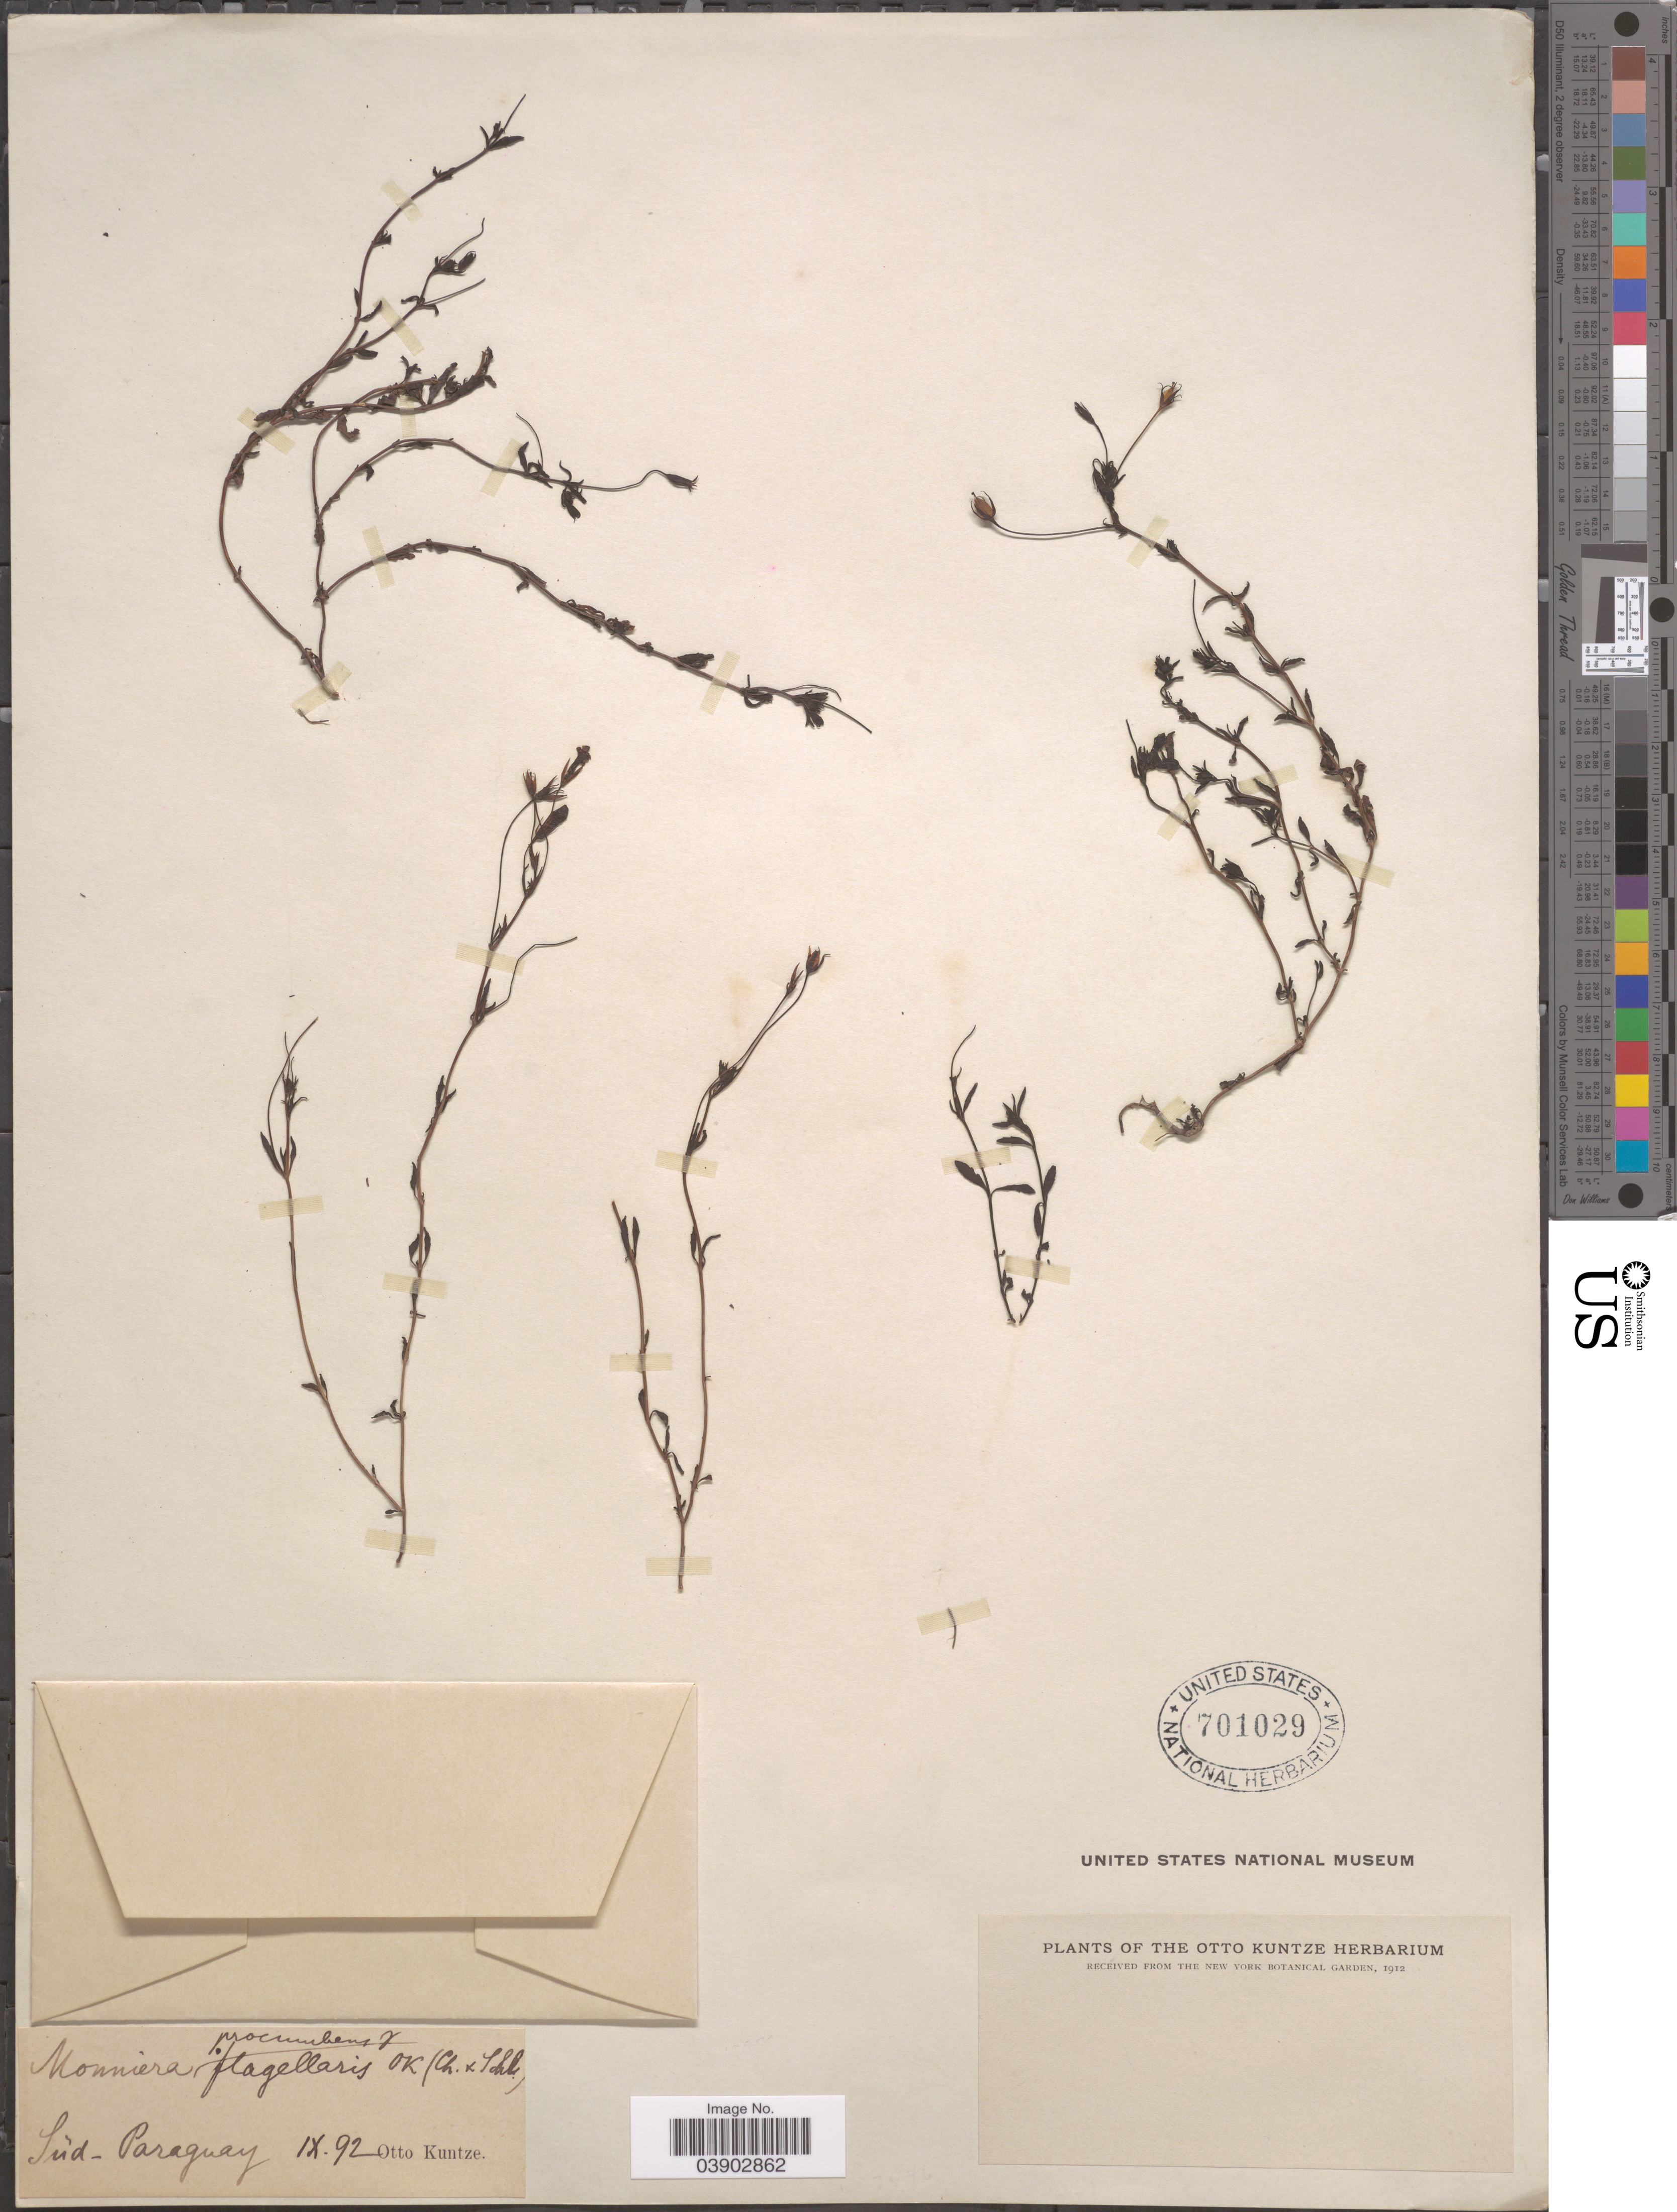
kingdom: Plantae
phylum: Tracheophyta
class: Magnoliopsida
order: Lamiales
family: Plantaginaceae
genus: Mecardonia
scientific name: Mecardonia flagellaris subsp. flagellaris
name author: (Cham. & Schltdl.) Rossow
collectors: C.E.O. Kuntze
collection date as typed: Transcribed d/m/y: /9/92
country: Paraguay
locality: Süd-Paraguay.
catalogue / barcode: US 701029